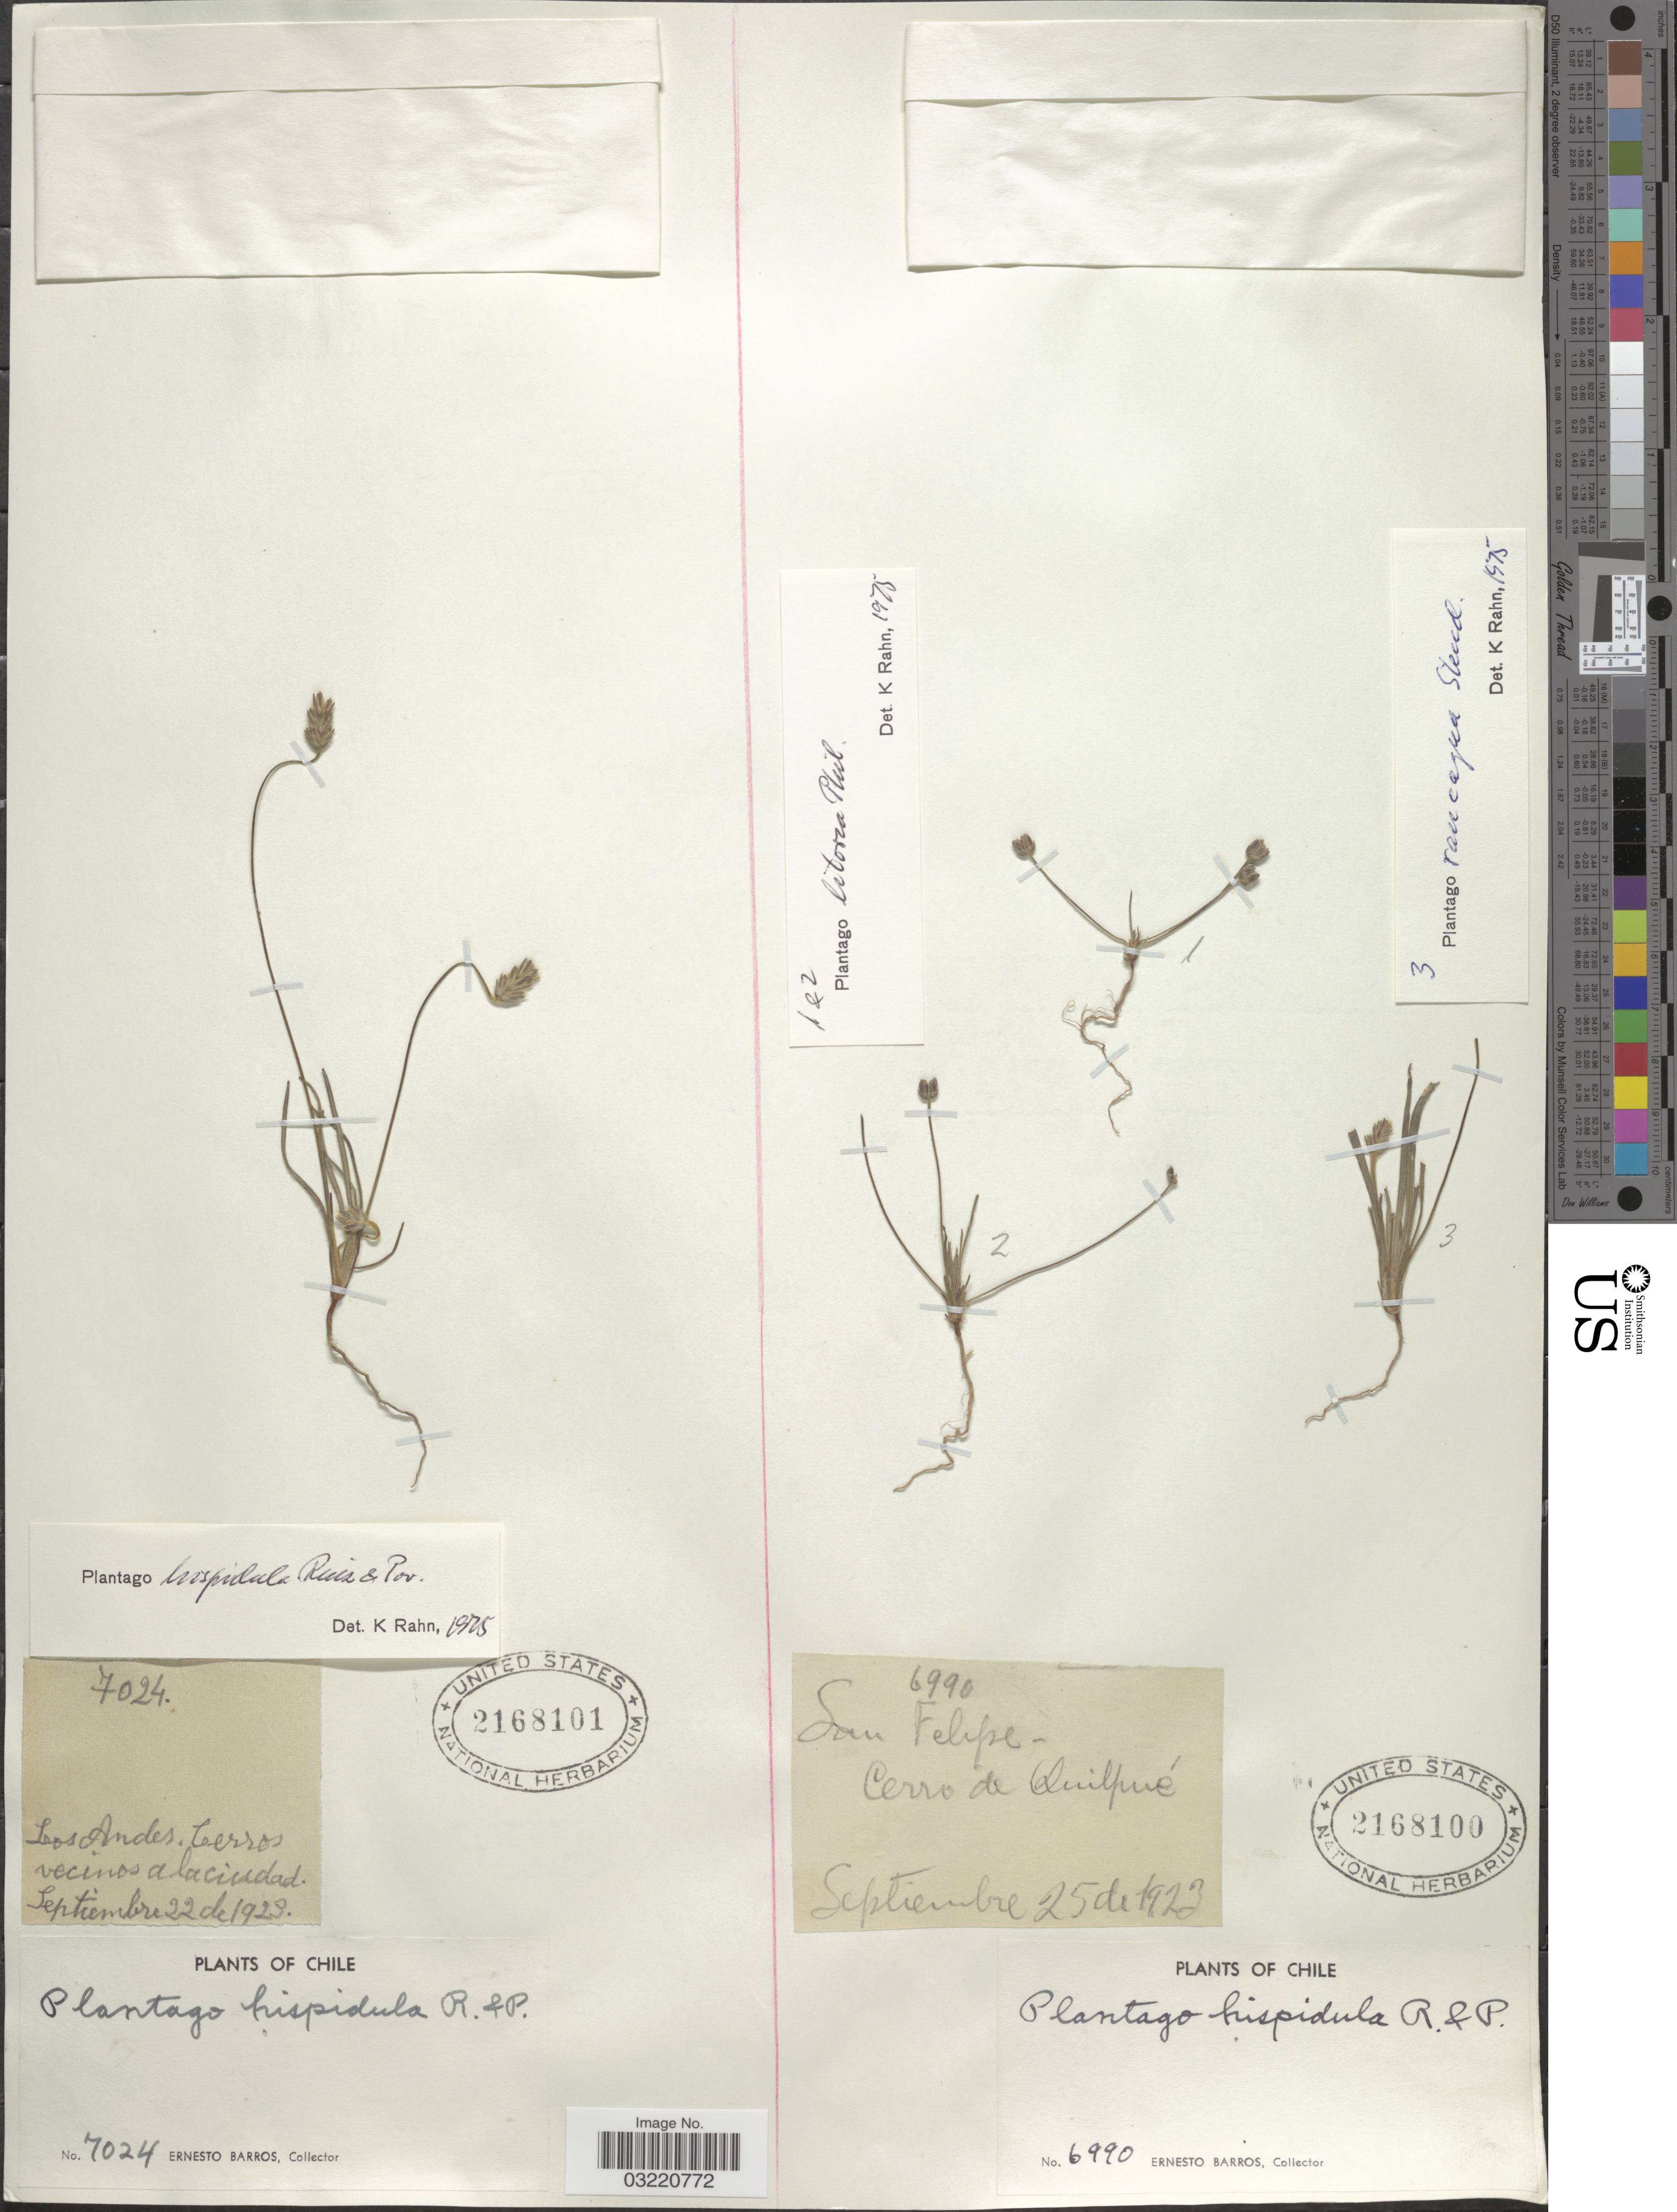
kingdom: Plantae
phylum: Tracheophyta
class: Magnoliopsida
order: Lamiales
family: Plantaginaceae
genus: Plantago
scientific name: Plantago hispidula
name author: Ruiz & Pav.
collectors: E. Barros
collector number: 6990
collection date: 1923-09-25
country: Chile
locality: San Felipe. Cerro de Quilpué.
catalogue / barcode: US 2168100